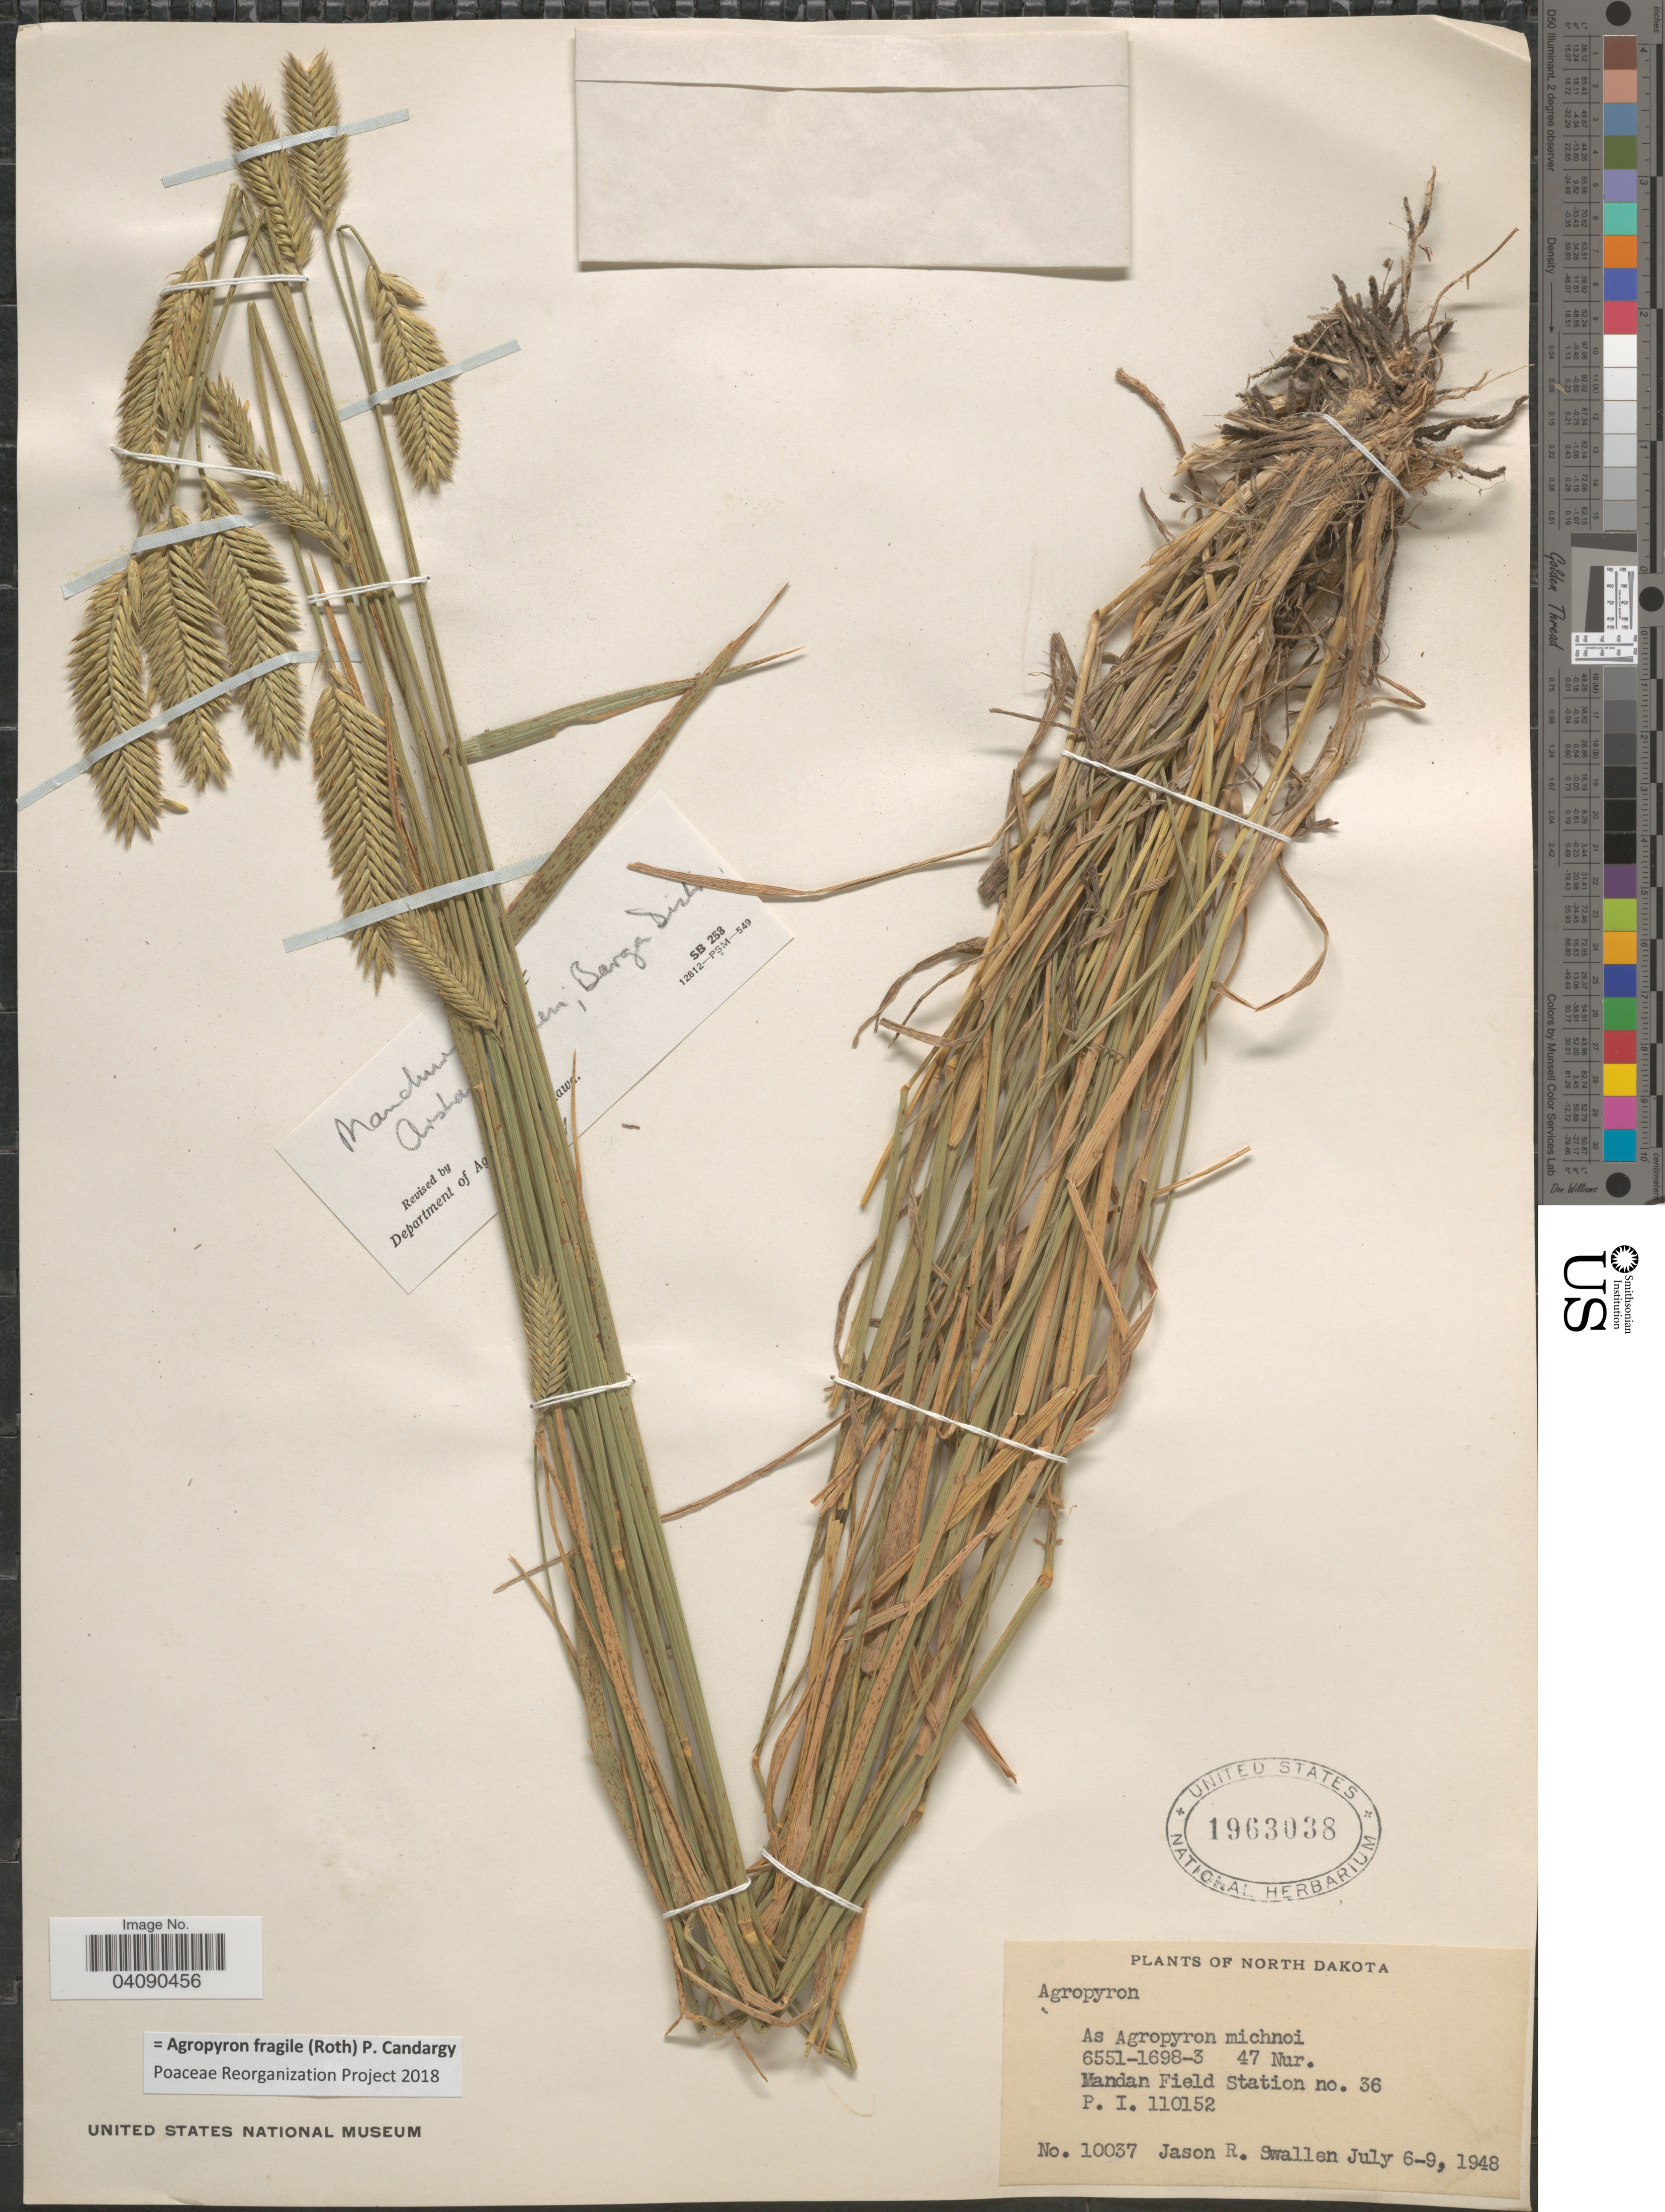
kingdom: Plantae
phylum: Tracheophyta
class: Liliopsida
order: Poales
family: Poaceae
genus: Agropyron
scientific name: Agropyron fragile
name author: (Roth) Candargy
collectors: J. R. Swallen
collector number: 10037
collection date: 1948-07-06/1948-07-09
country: United States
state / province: North Dakota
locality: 6551-1698-3 47 Nur. Mandan Field Station no. 36.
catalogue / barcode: US 1963038